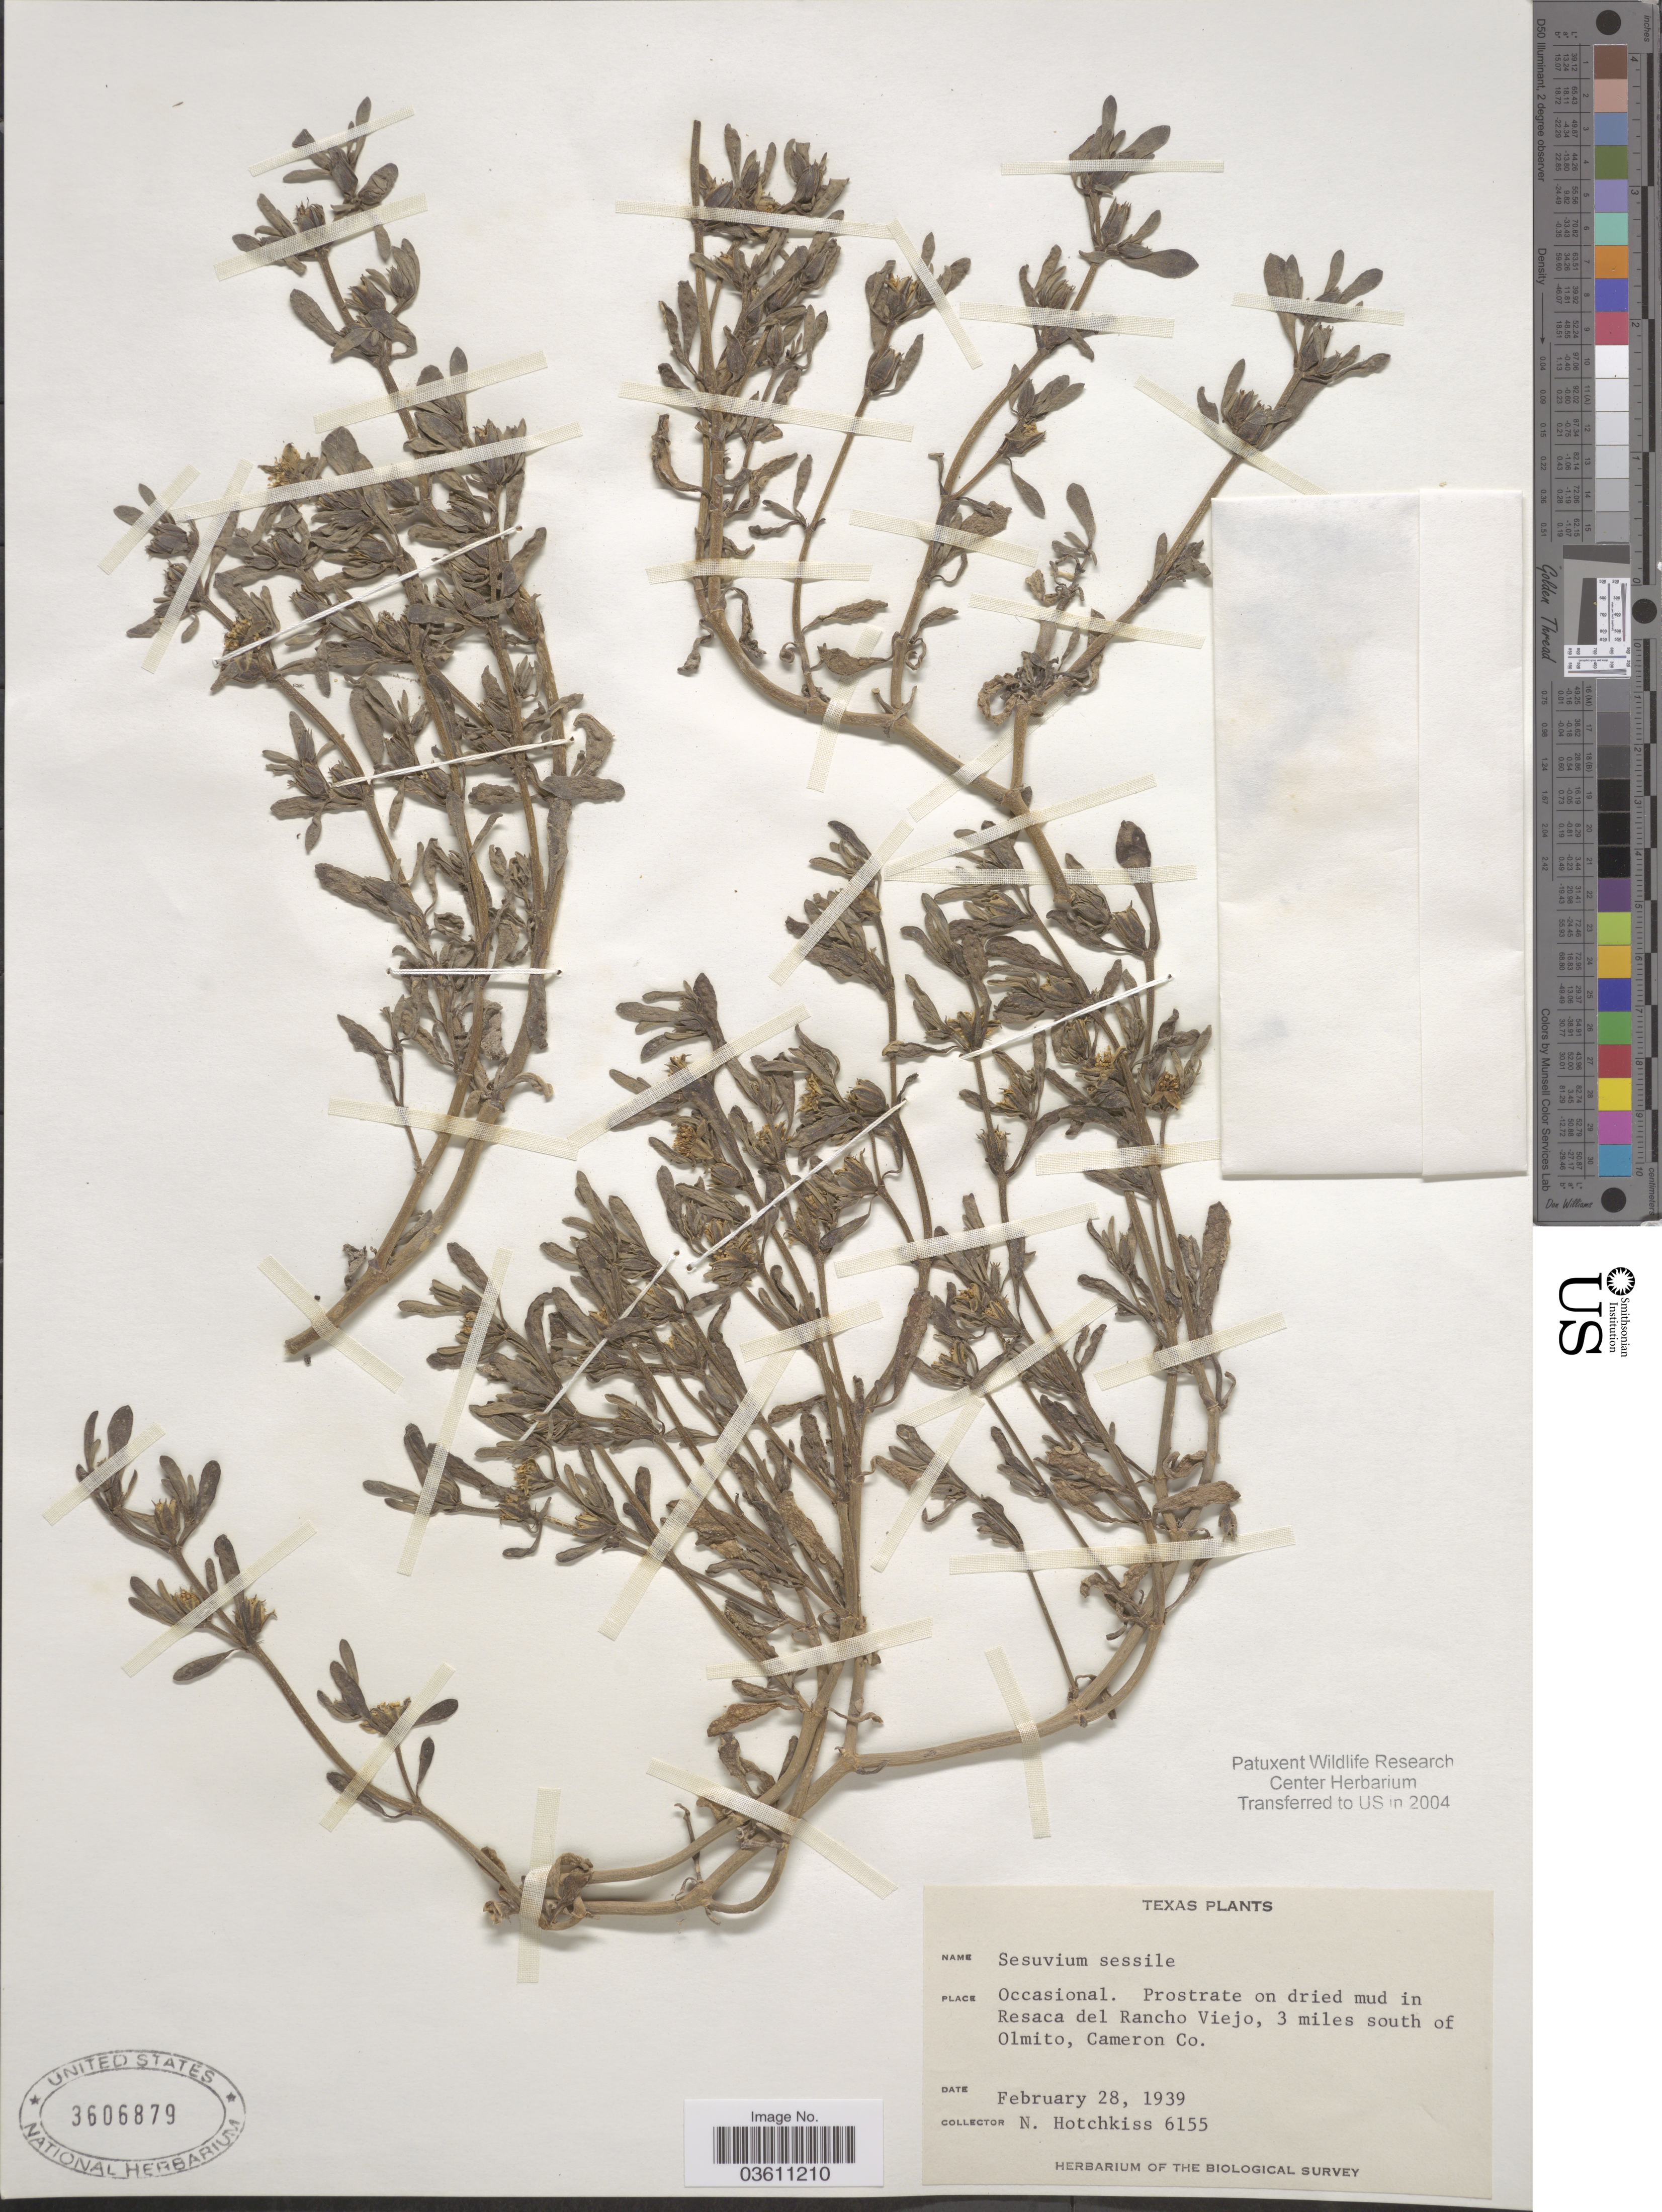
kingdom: Plantae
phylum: Tracheophyta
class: Magnoliopsida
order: Caryophyllales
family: Aizoaceae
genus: Sesuvium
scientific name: Sesuvium revolutifolium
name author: Ortega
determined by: Strong, Mark T., (BOT), Smithsonian Institution - National Museum of Natural History (UNITED STATES)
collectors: N. Hotchkiss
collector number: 6155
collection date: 1939-02-28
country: United States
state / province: Texas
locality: Resaca del Rancho Viejo, 3 miles south of Olmito, Cameron Co.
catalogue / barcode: US 3606879